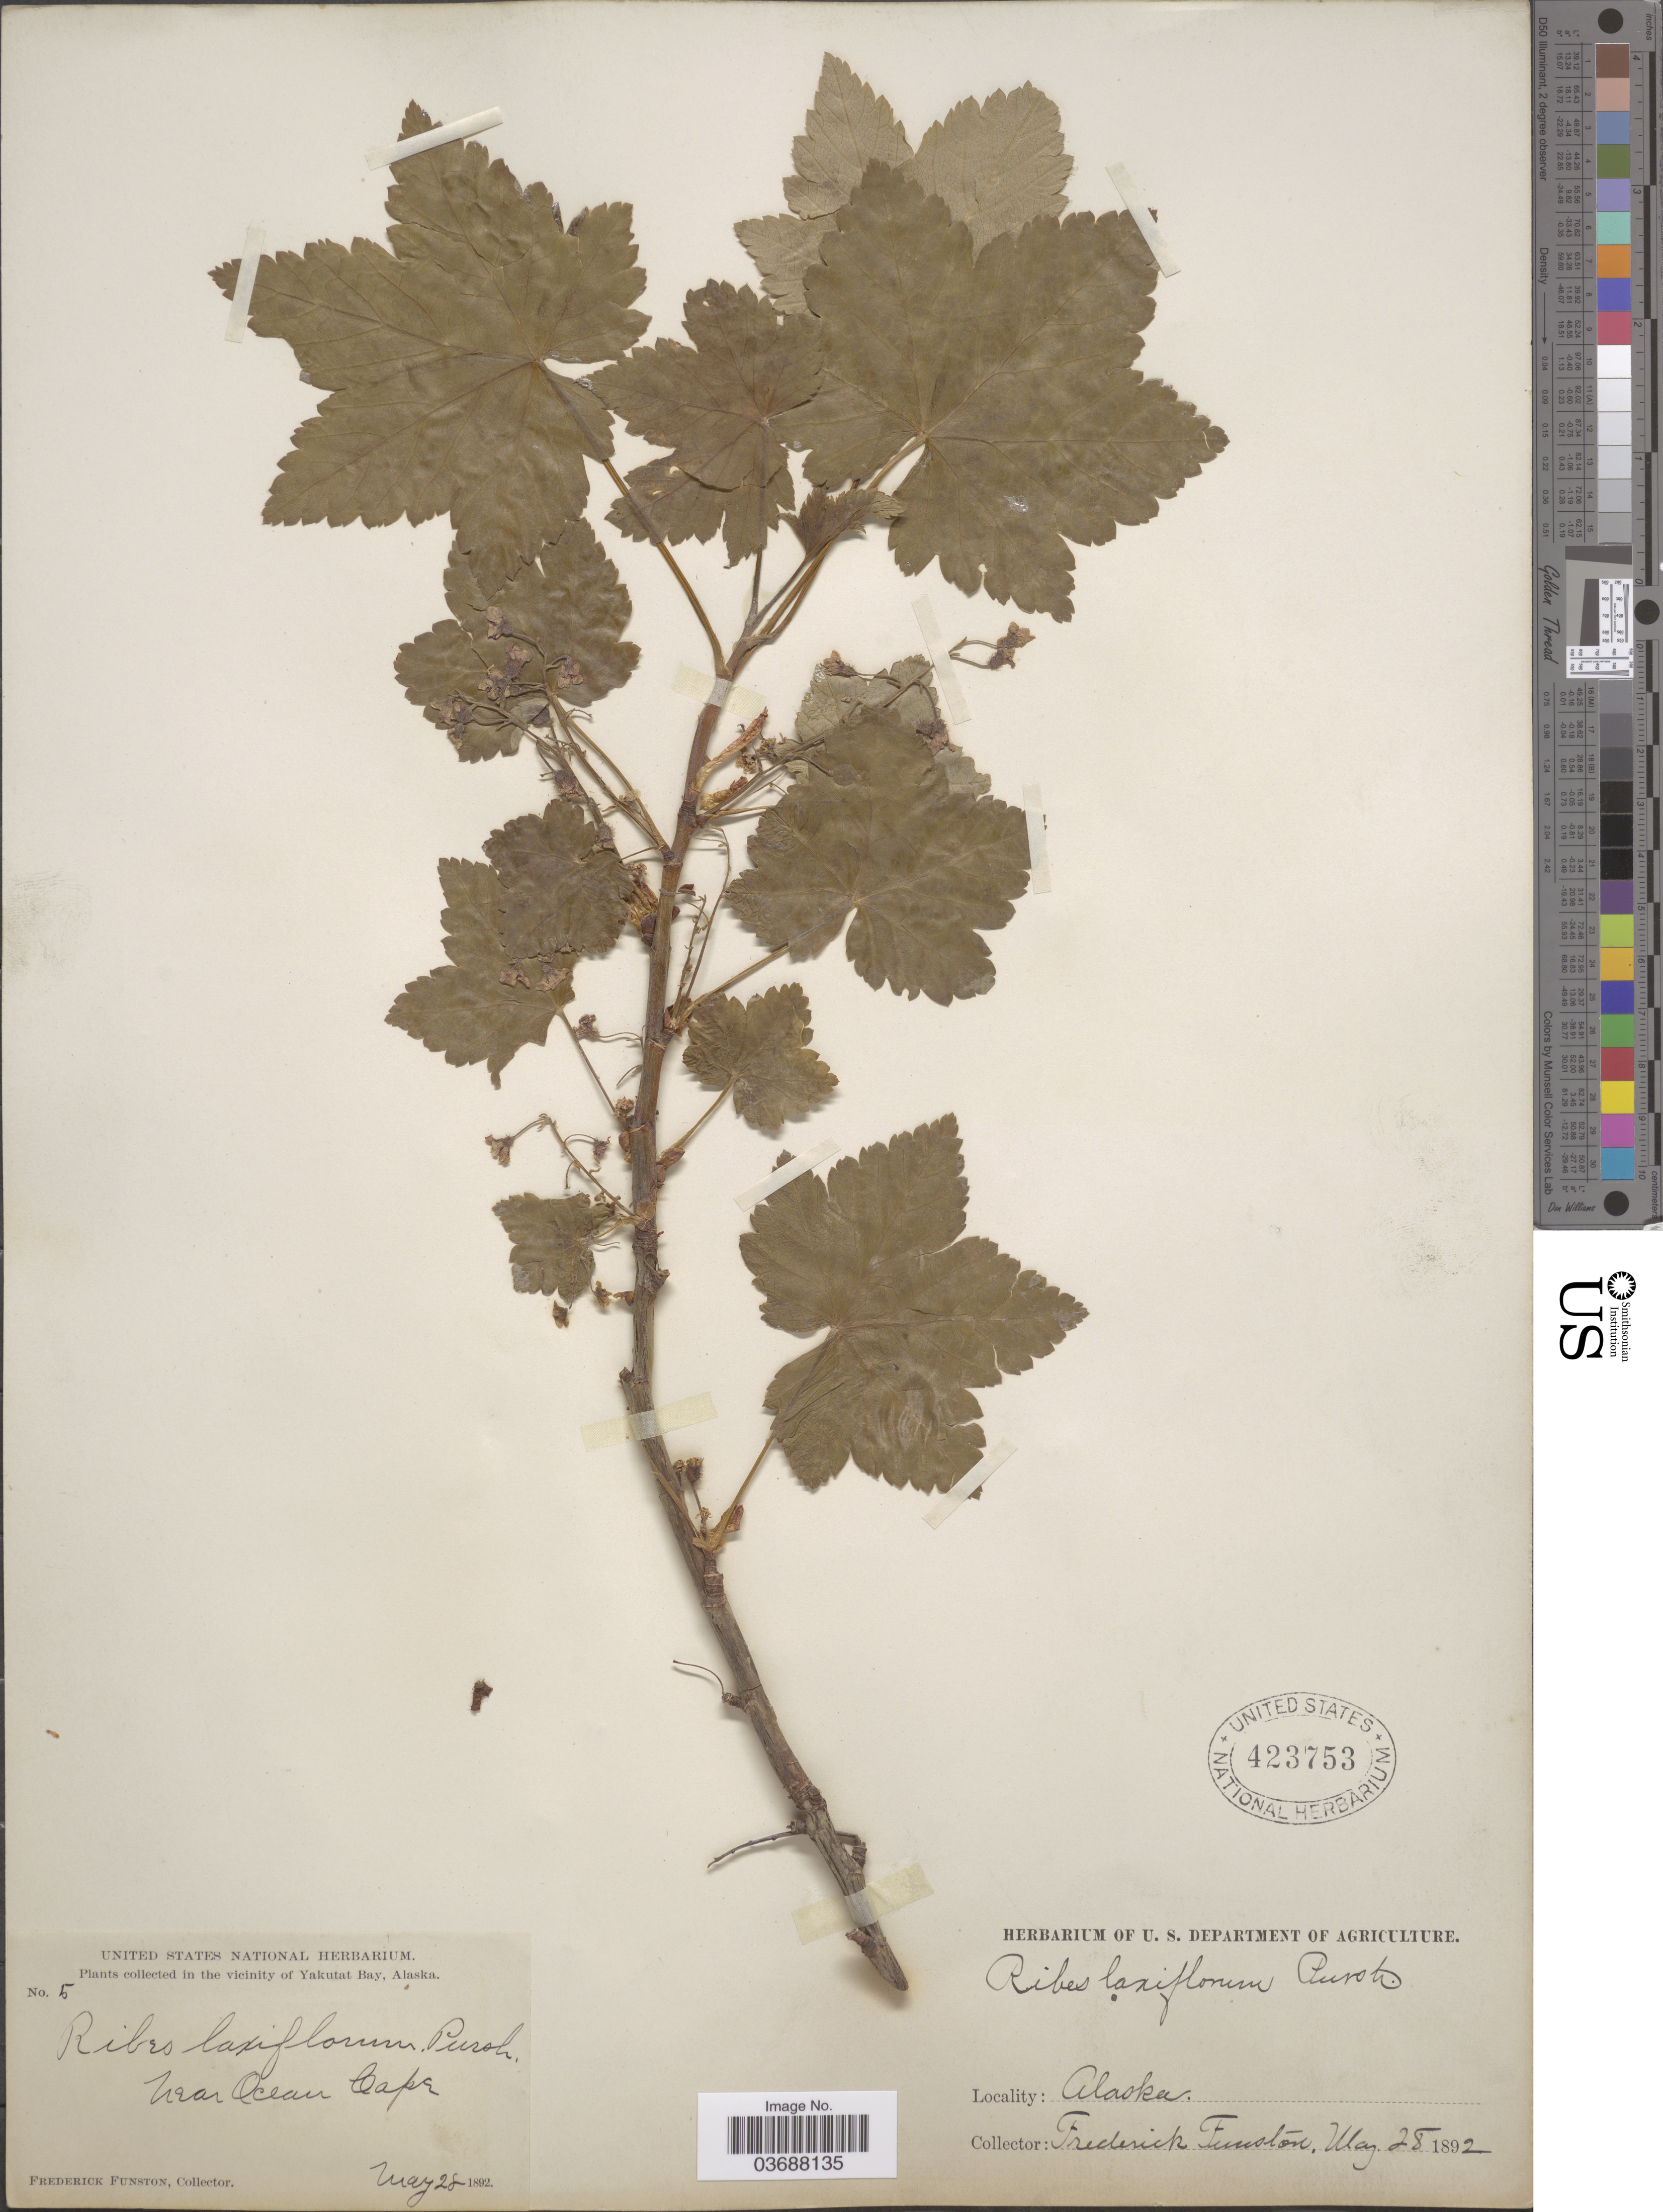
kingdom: Plantae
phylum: Tracheophyta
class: Magnoliopsida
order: Saxifragales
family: Grossulariaceae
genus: Ribes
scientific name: Ribes laxiflorum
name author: Pursh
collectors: F. Funston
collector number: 5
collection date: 1892-05-28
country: United States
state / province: Alaska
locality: In the vicinity of Yakutat Bay. Near Ocean Cape.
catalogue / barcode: US 423753